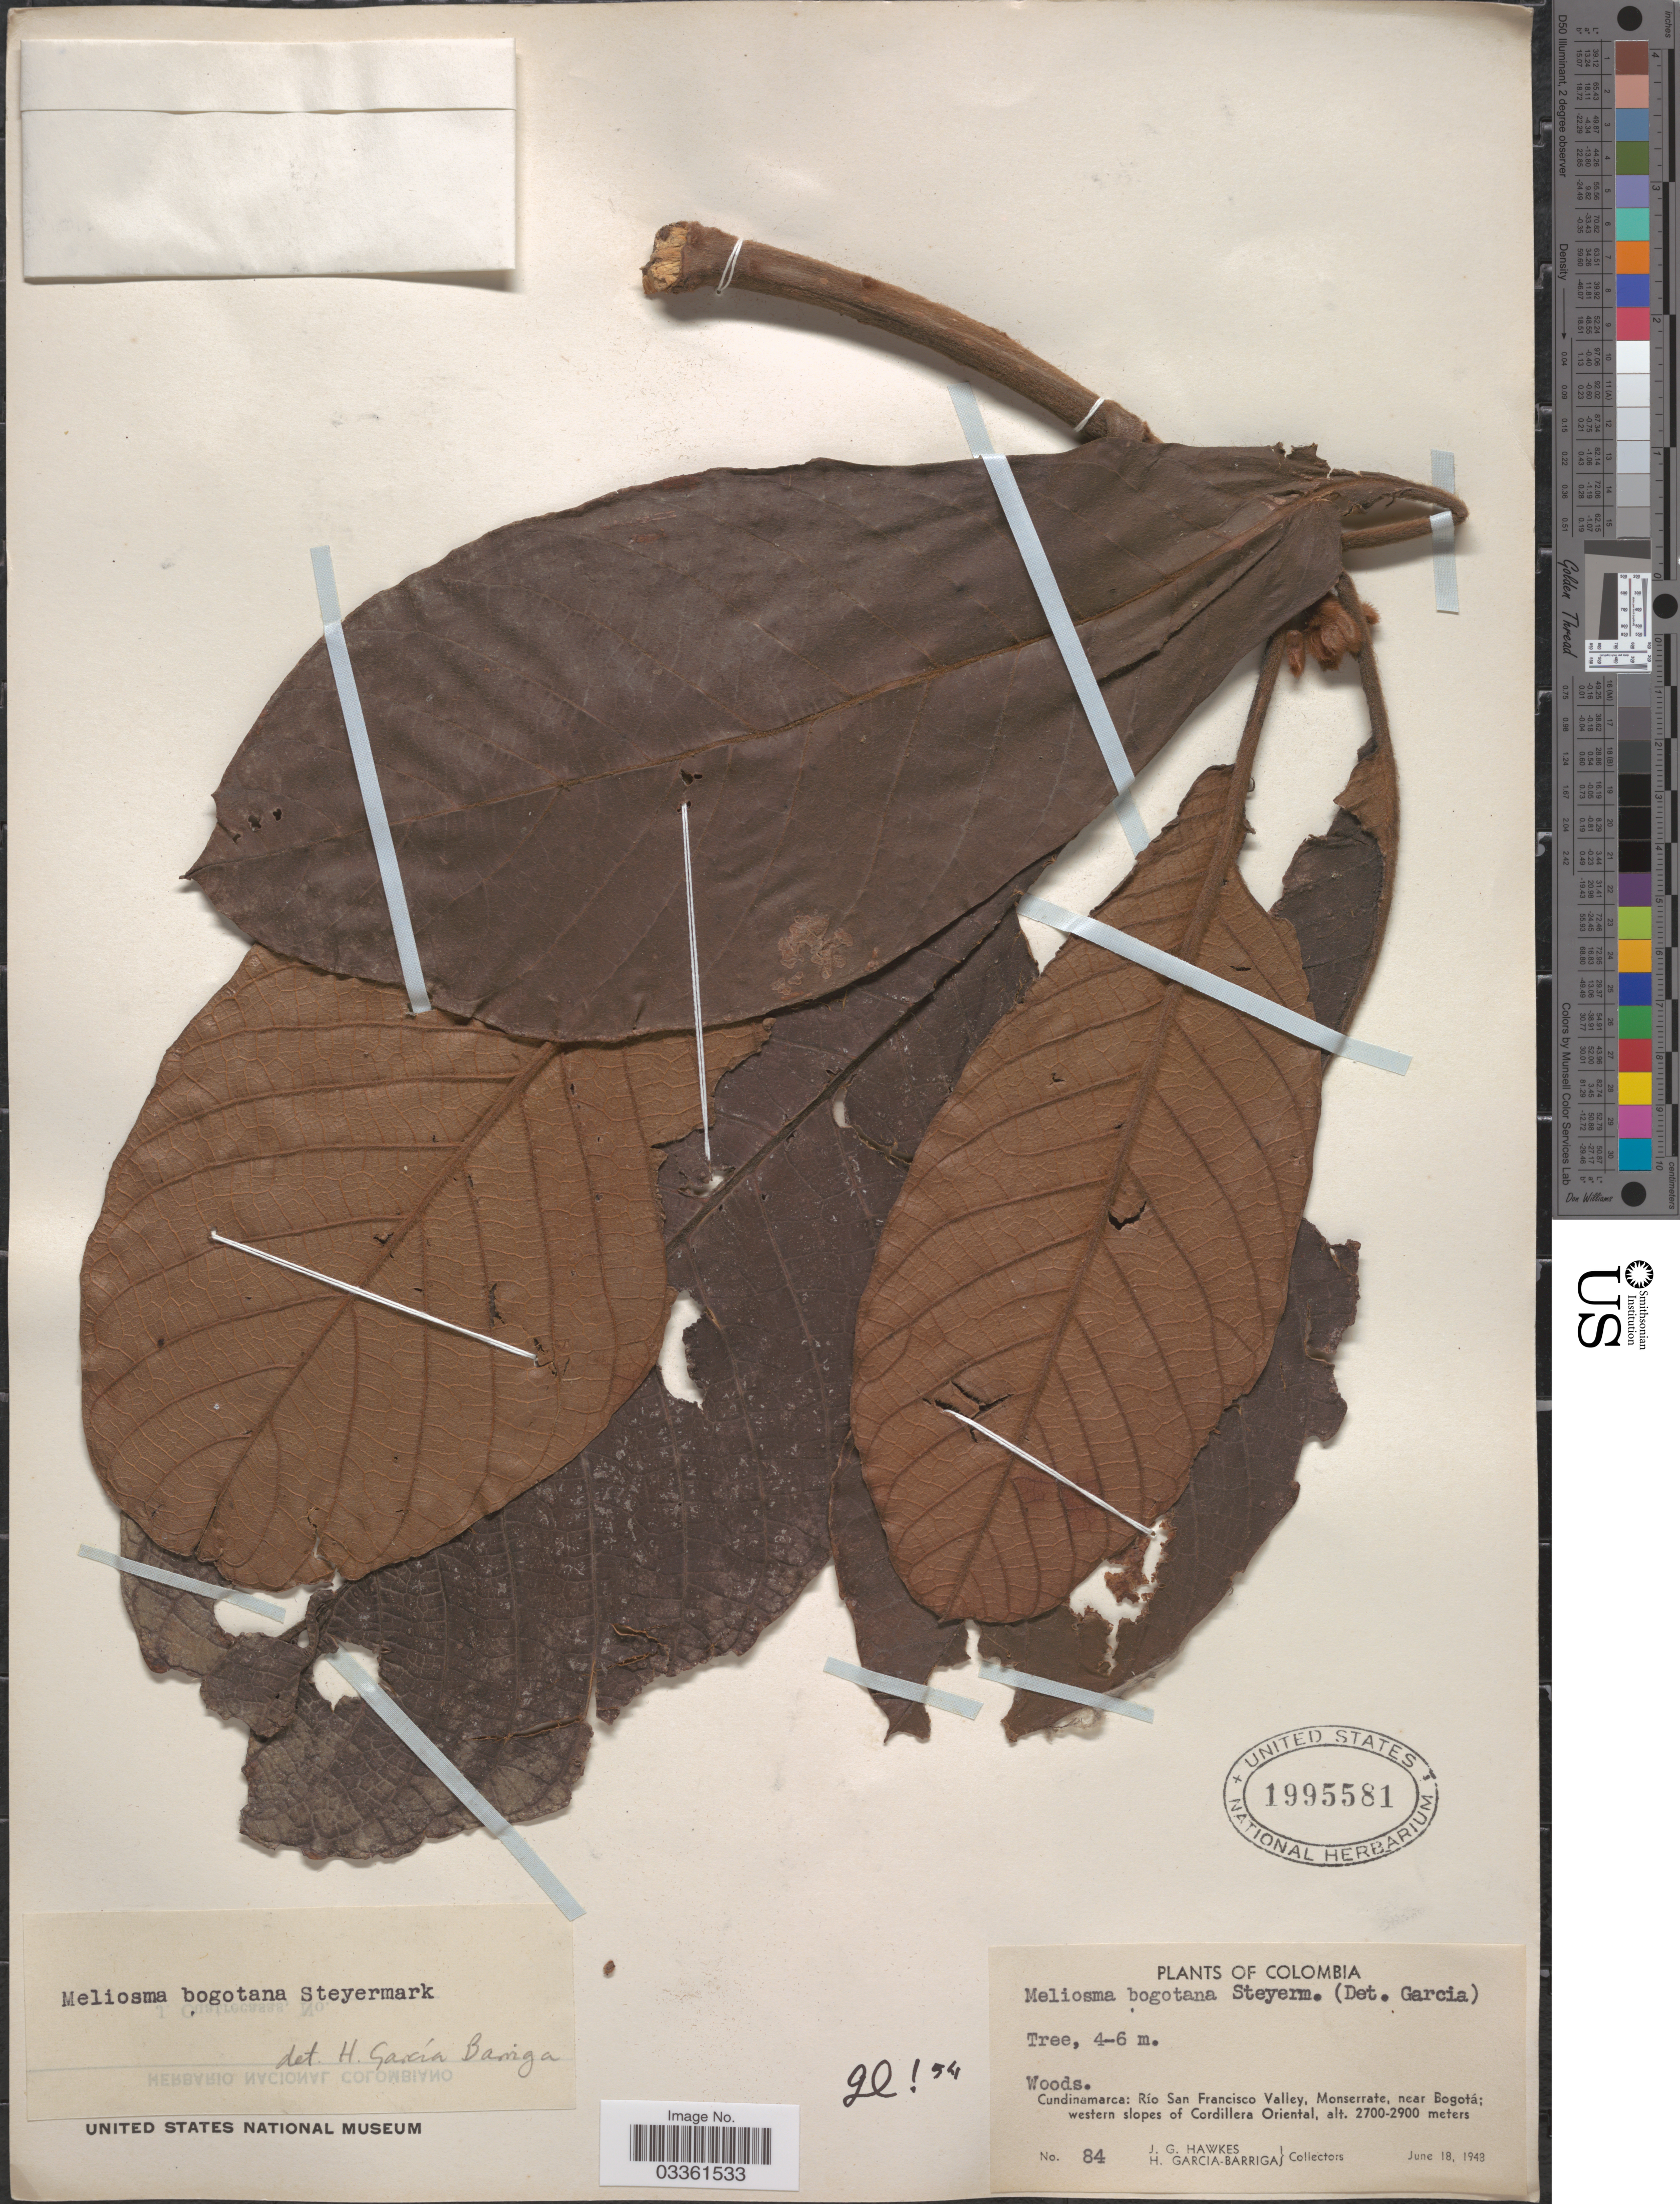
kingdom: Plantae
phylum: Tracheophyta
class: Magnoliopsida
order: Proteales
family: Sabiaceae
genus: Meliosma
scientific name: Meliosma bogotana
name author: Steyerm.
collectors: J. Hawkes & H. García Barriga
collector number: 84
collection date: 1948-06-18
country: Colombia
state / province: Cundinamarca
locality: Río San Francisco Valley, Monserrate, near Bogotá; western slopes of Cordillera Oriental.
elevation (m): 2700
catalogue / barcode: US 1995581